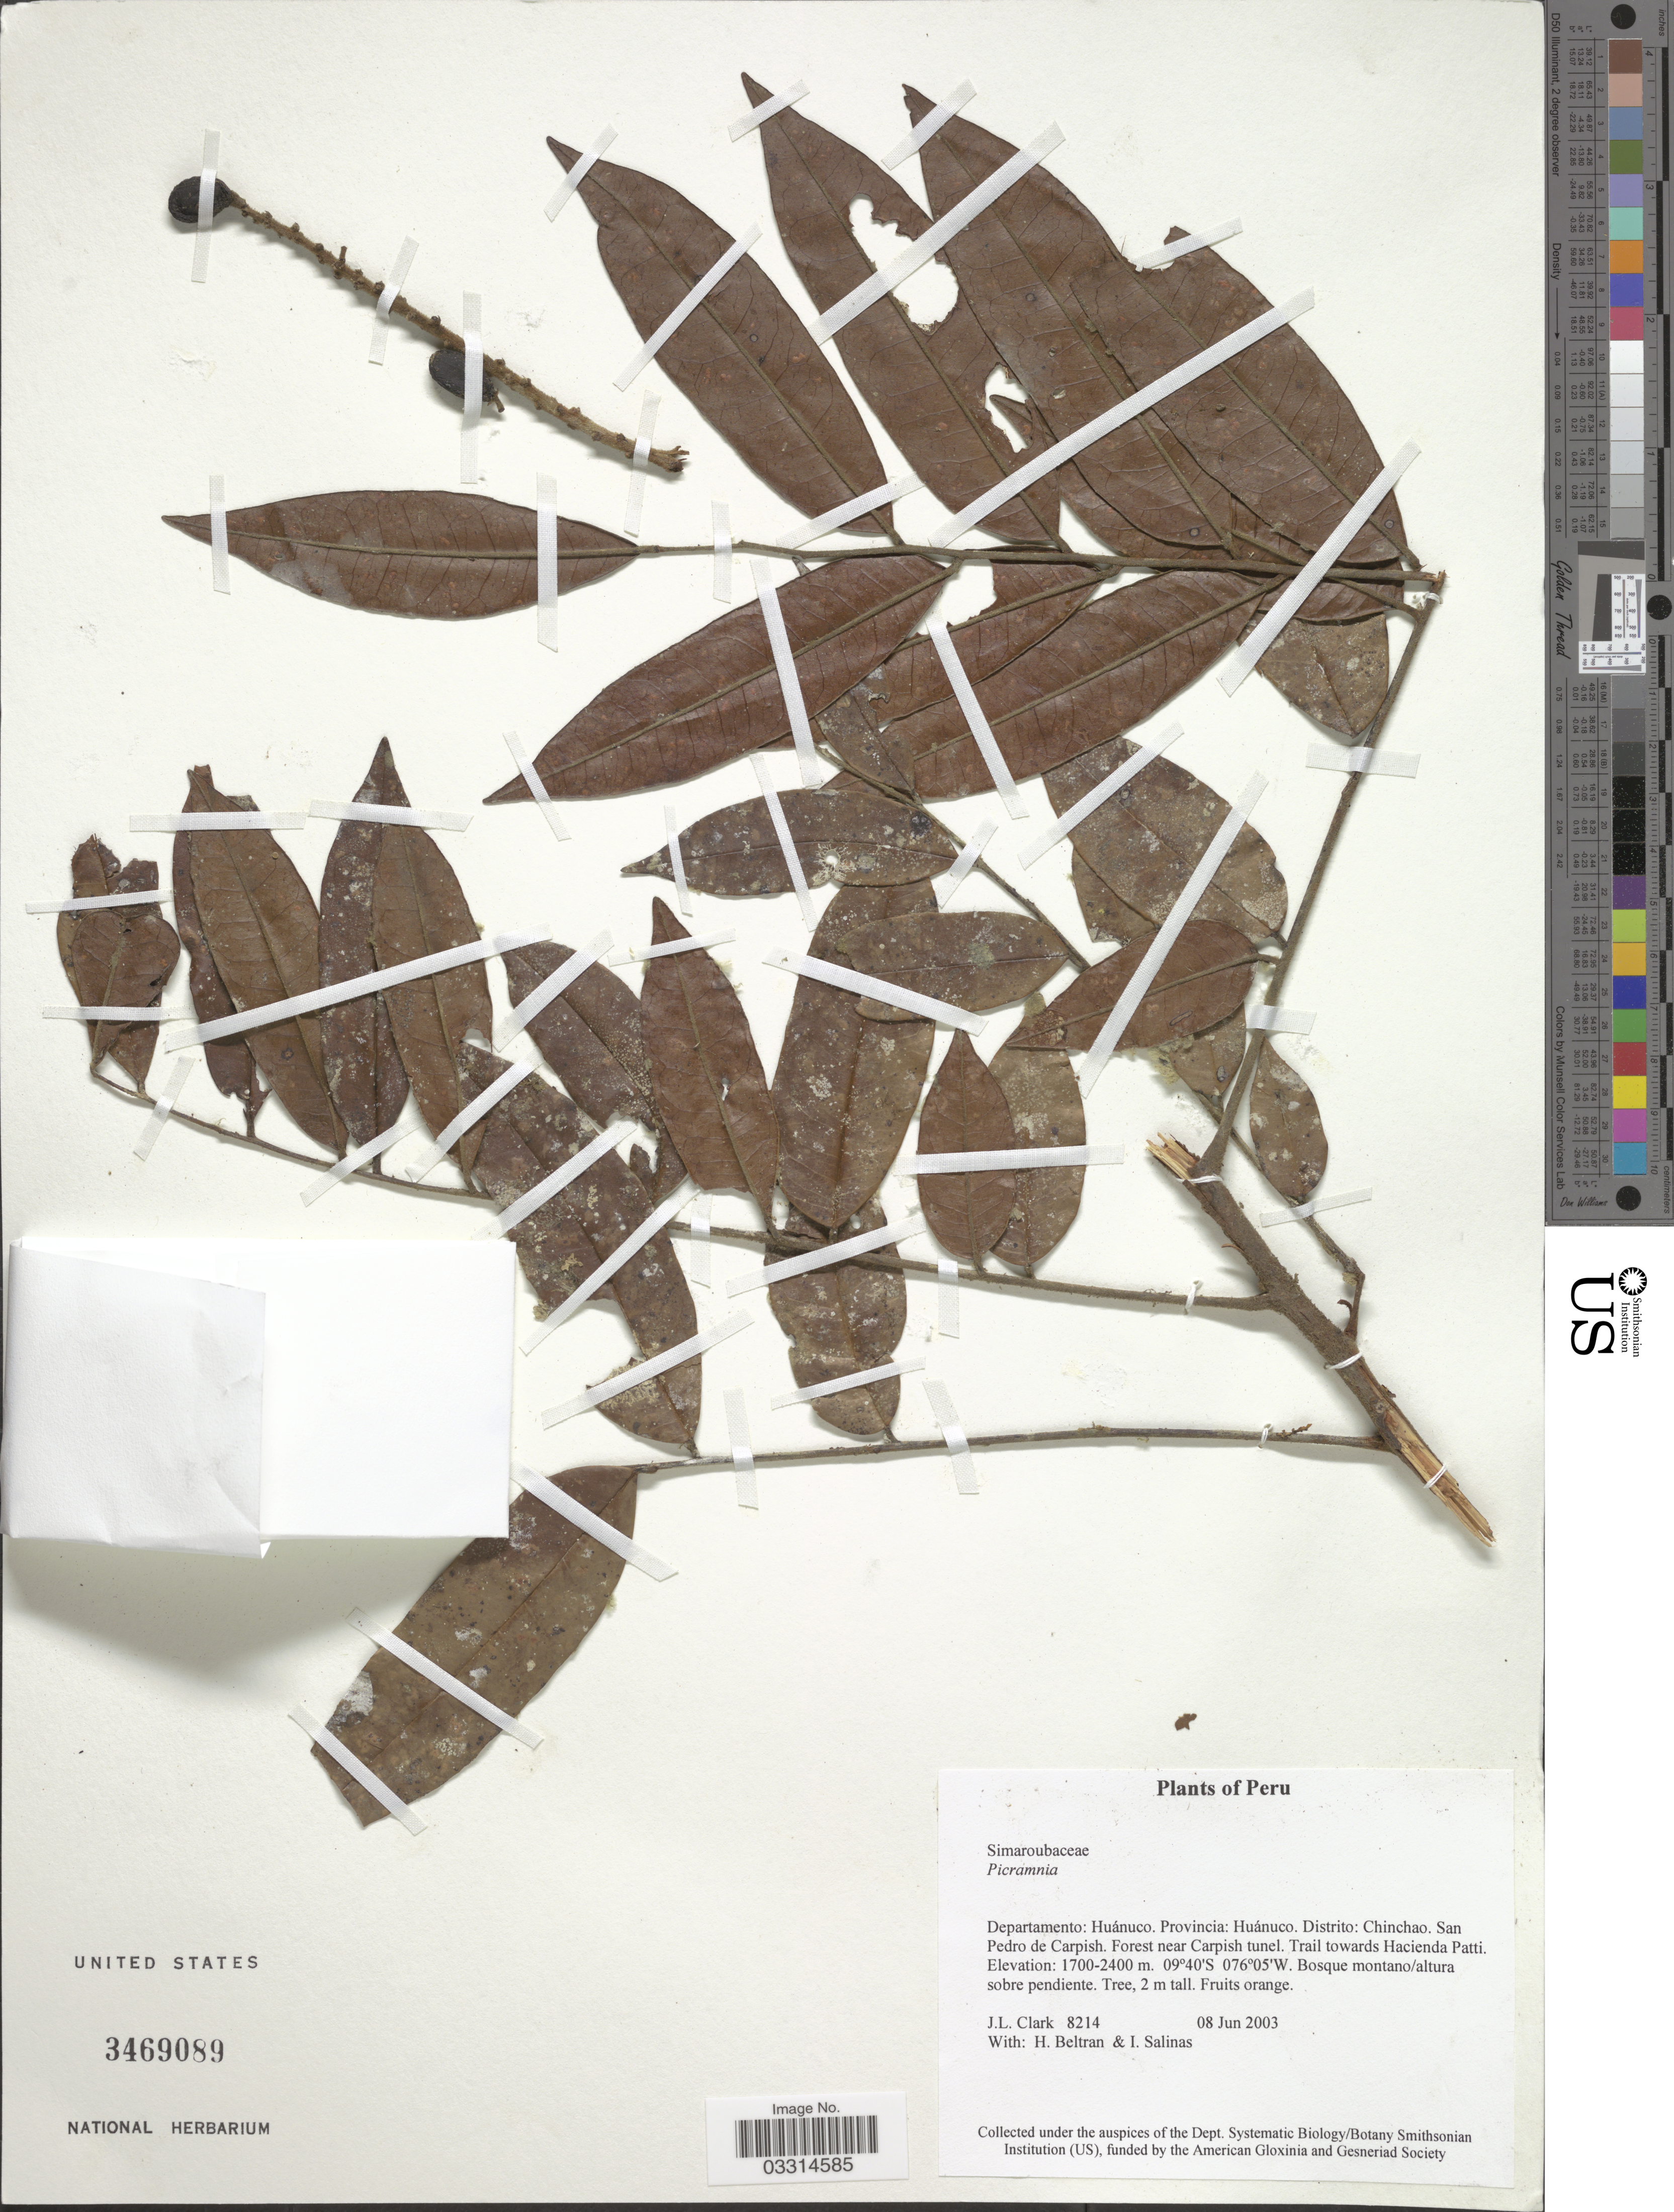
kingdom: Plantae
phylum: Tracheophyta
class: Magnoliopsida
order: Picramniales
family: Picramniaceae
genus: Picramnia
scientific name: Picramnia sp.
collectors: J. L. Clark, H. Beltran & I. Salinas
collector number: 8214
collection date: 2003-06-08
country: Peru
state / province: Huánuco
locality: Departamento Huánuco. Provincia: Huánuco. Distrito: Chinchao. San Pedro de Carpish. Forest near Carpish tunel. Trail towards Hacienda Patti.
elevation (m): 1700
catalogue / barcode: US 3469089